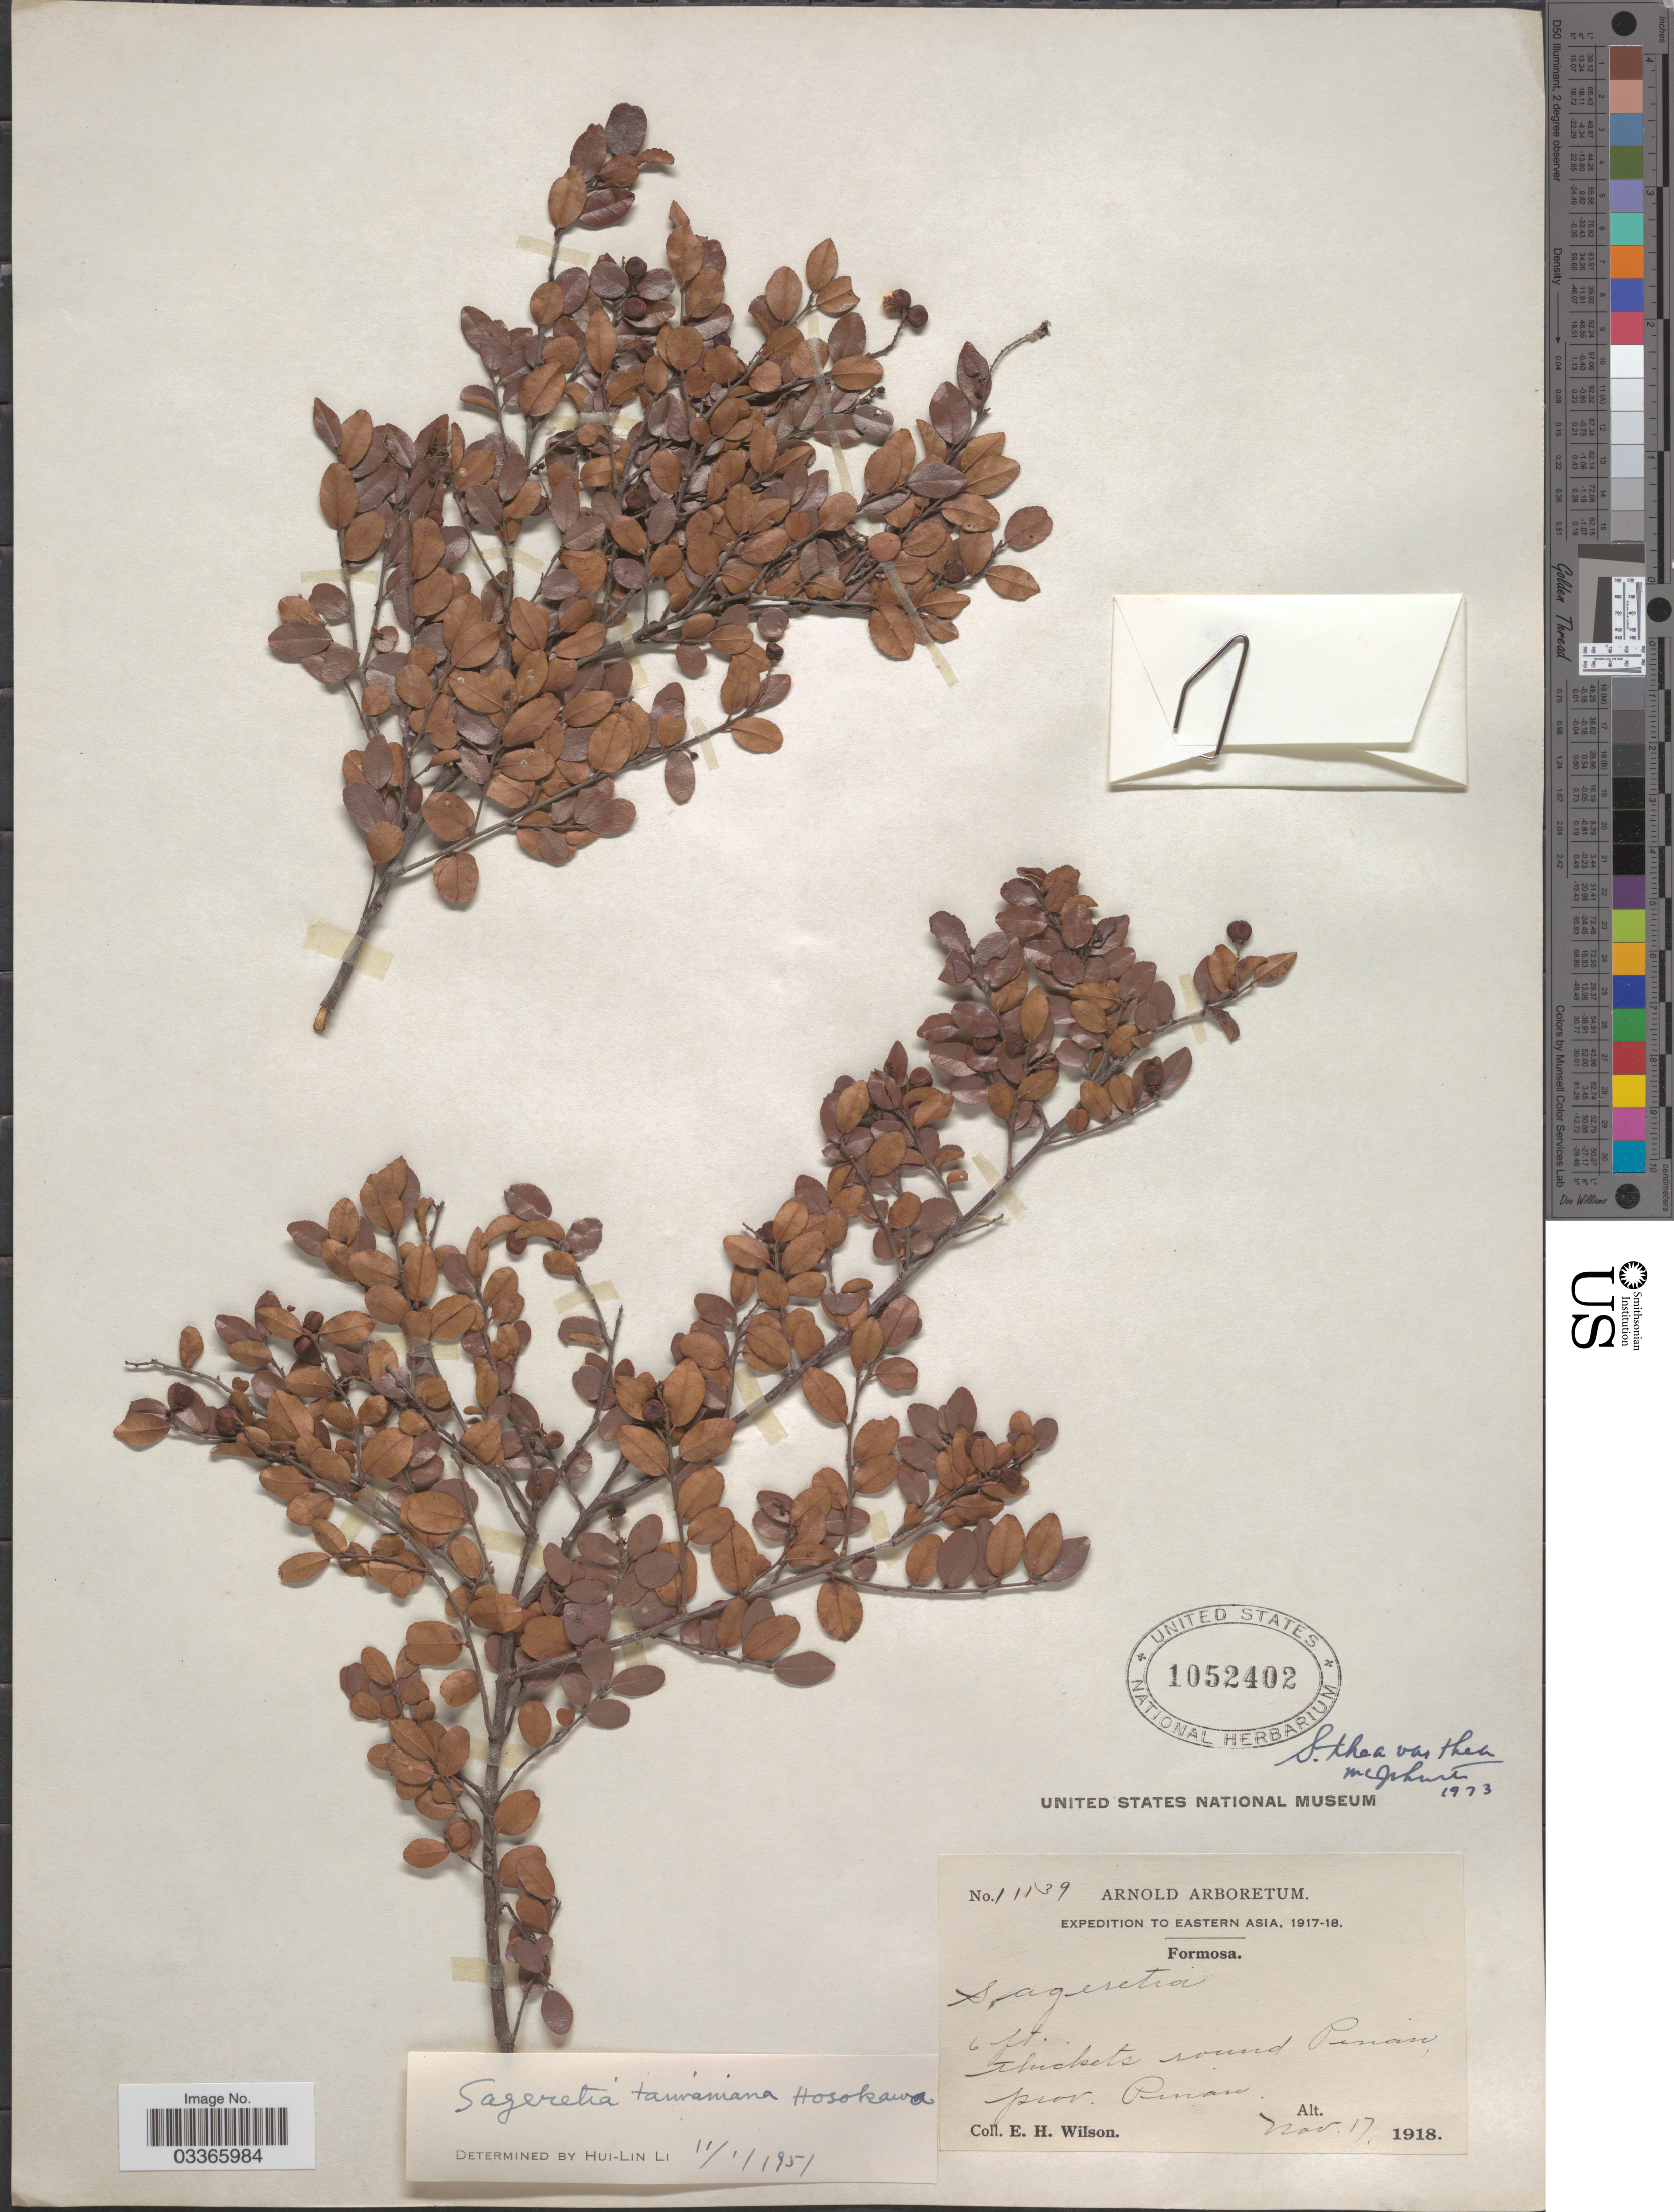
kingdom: Plantae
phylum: Tracheophyta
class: Magnoliopsida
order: Rosales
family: Rhamnaceae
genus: Sageretia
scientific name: Sageretia thea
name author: (Osbeck) M.C. Johnst.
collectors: E. Wilson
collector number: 11139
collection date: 1918-11-17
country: Taiwan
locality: Eastern Asia, Formosa, thickets round Pinan prov. Pinan.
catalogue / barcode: US 1052402